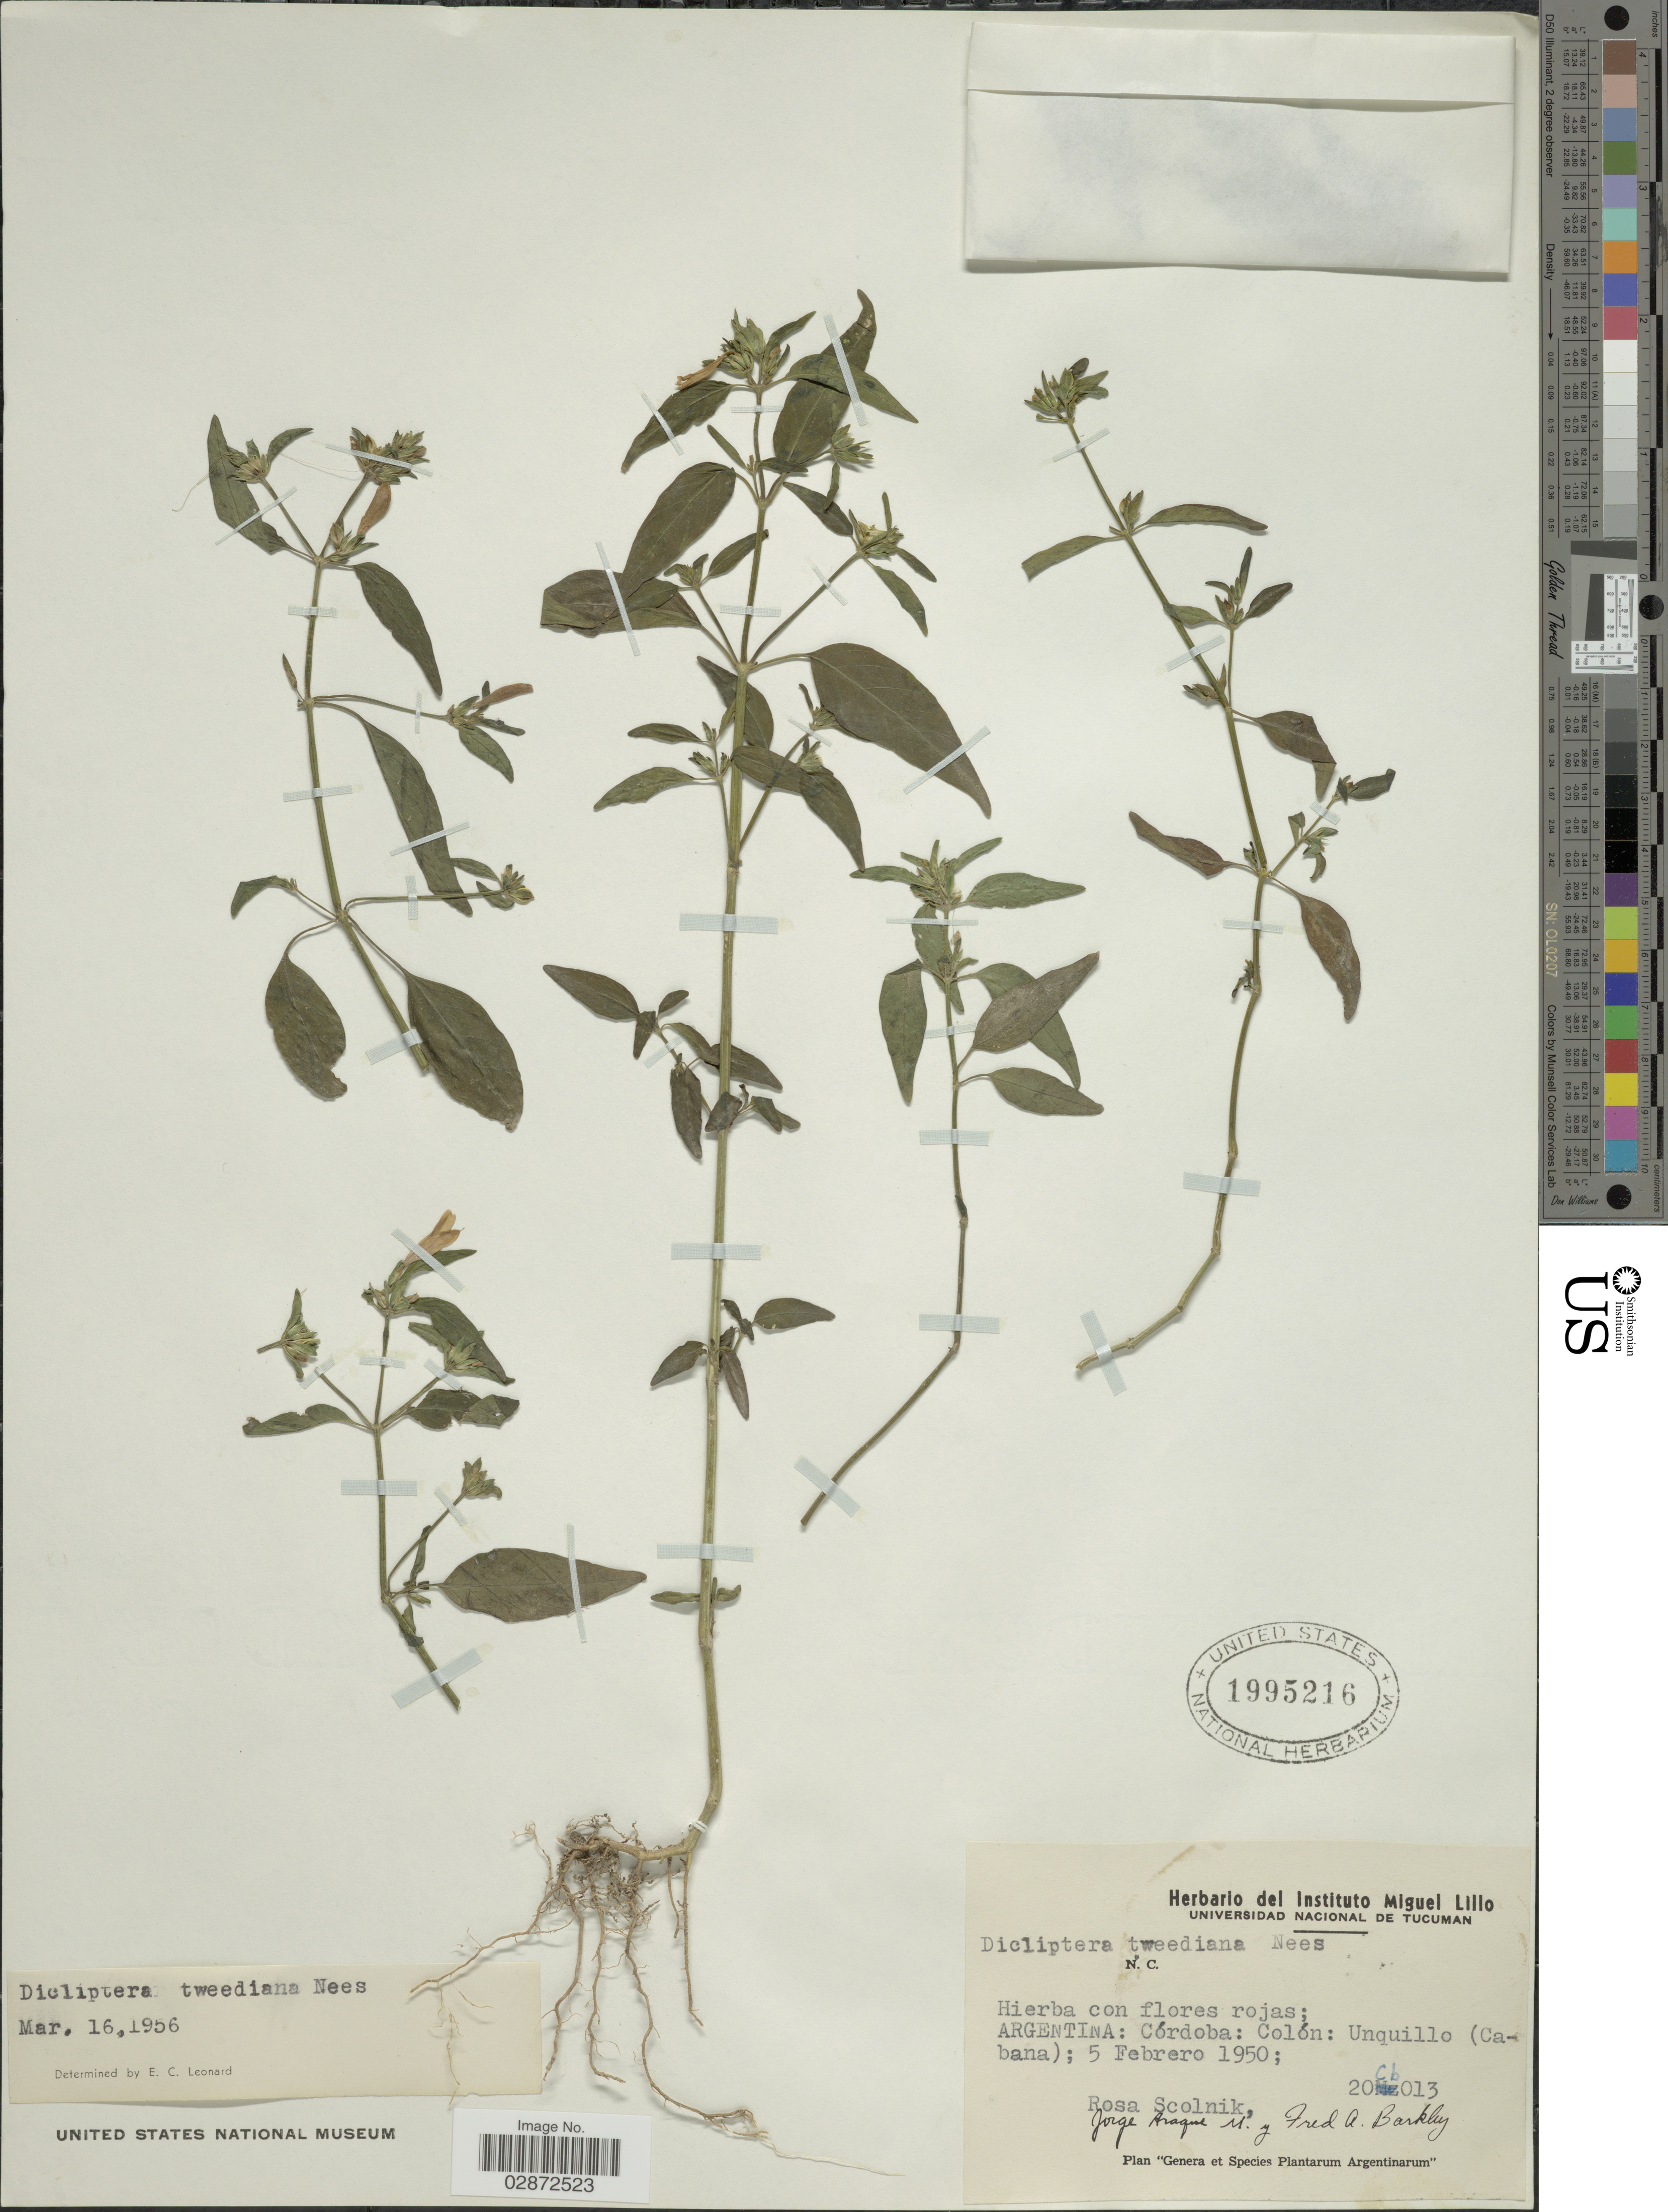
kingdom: Plantae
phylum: Tracheophyta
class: Magnoliopsida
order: Lamiales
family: Acanthaceae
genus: Dicliptera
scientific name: Dicliptera squarrosa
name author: Nees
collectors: R. Scolnik, J. Aragure M. & F. A. Barkley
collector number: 20Cb013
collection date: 1950-02-05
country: Argentina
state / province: Cordoba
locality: Córdoba: Colón: Unquillo (Cabana).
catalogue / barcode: US 1995216